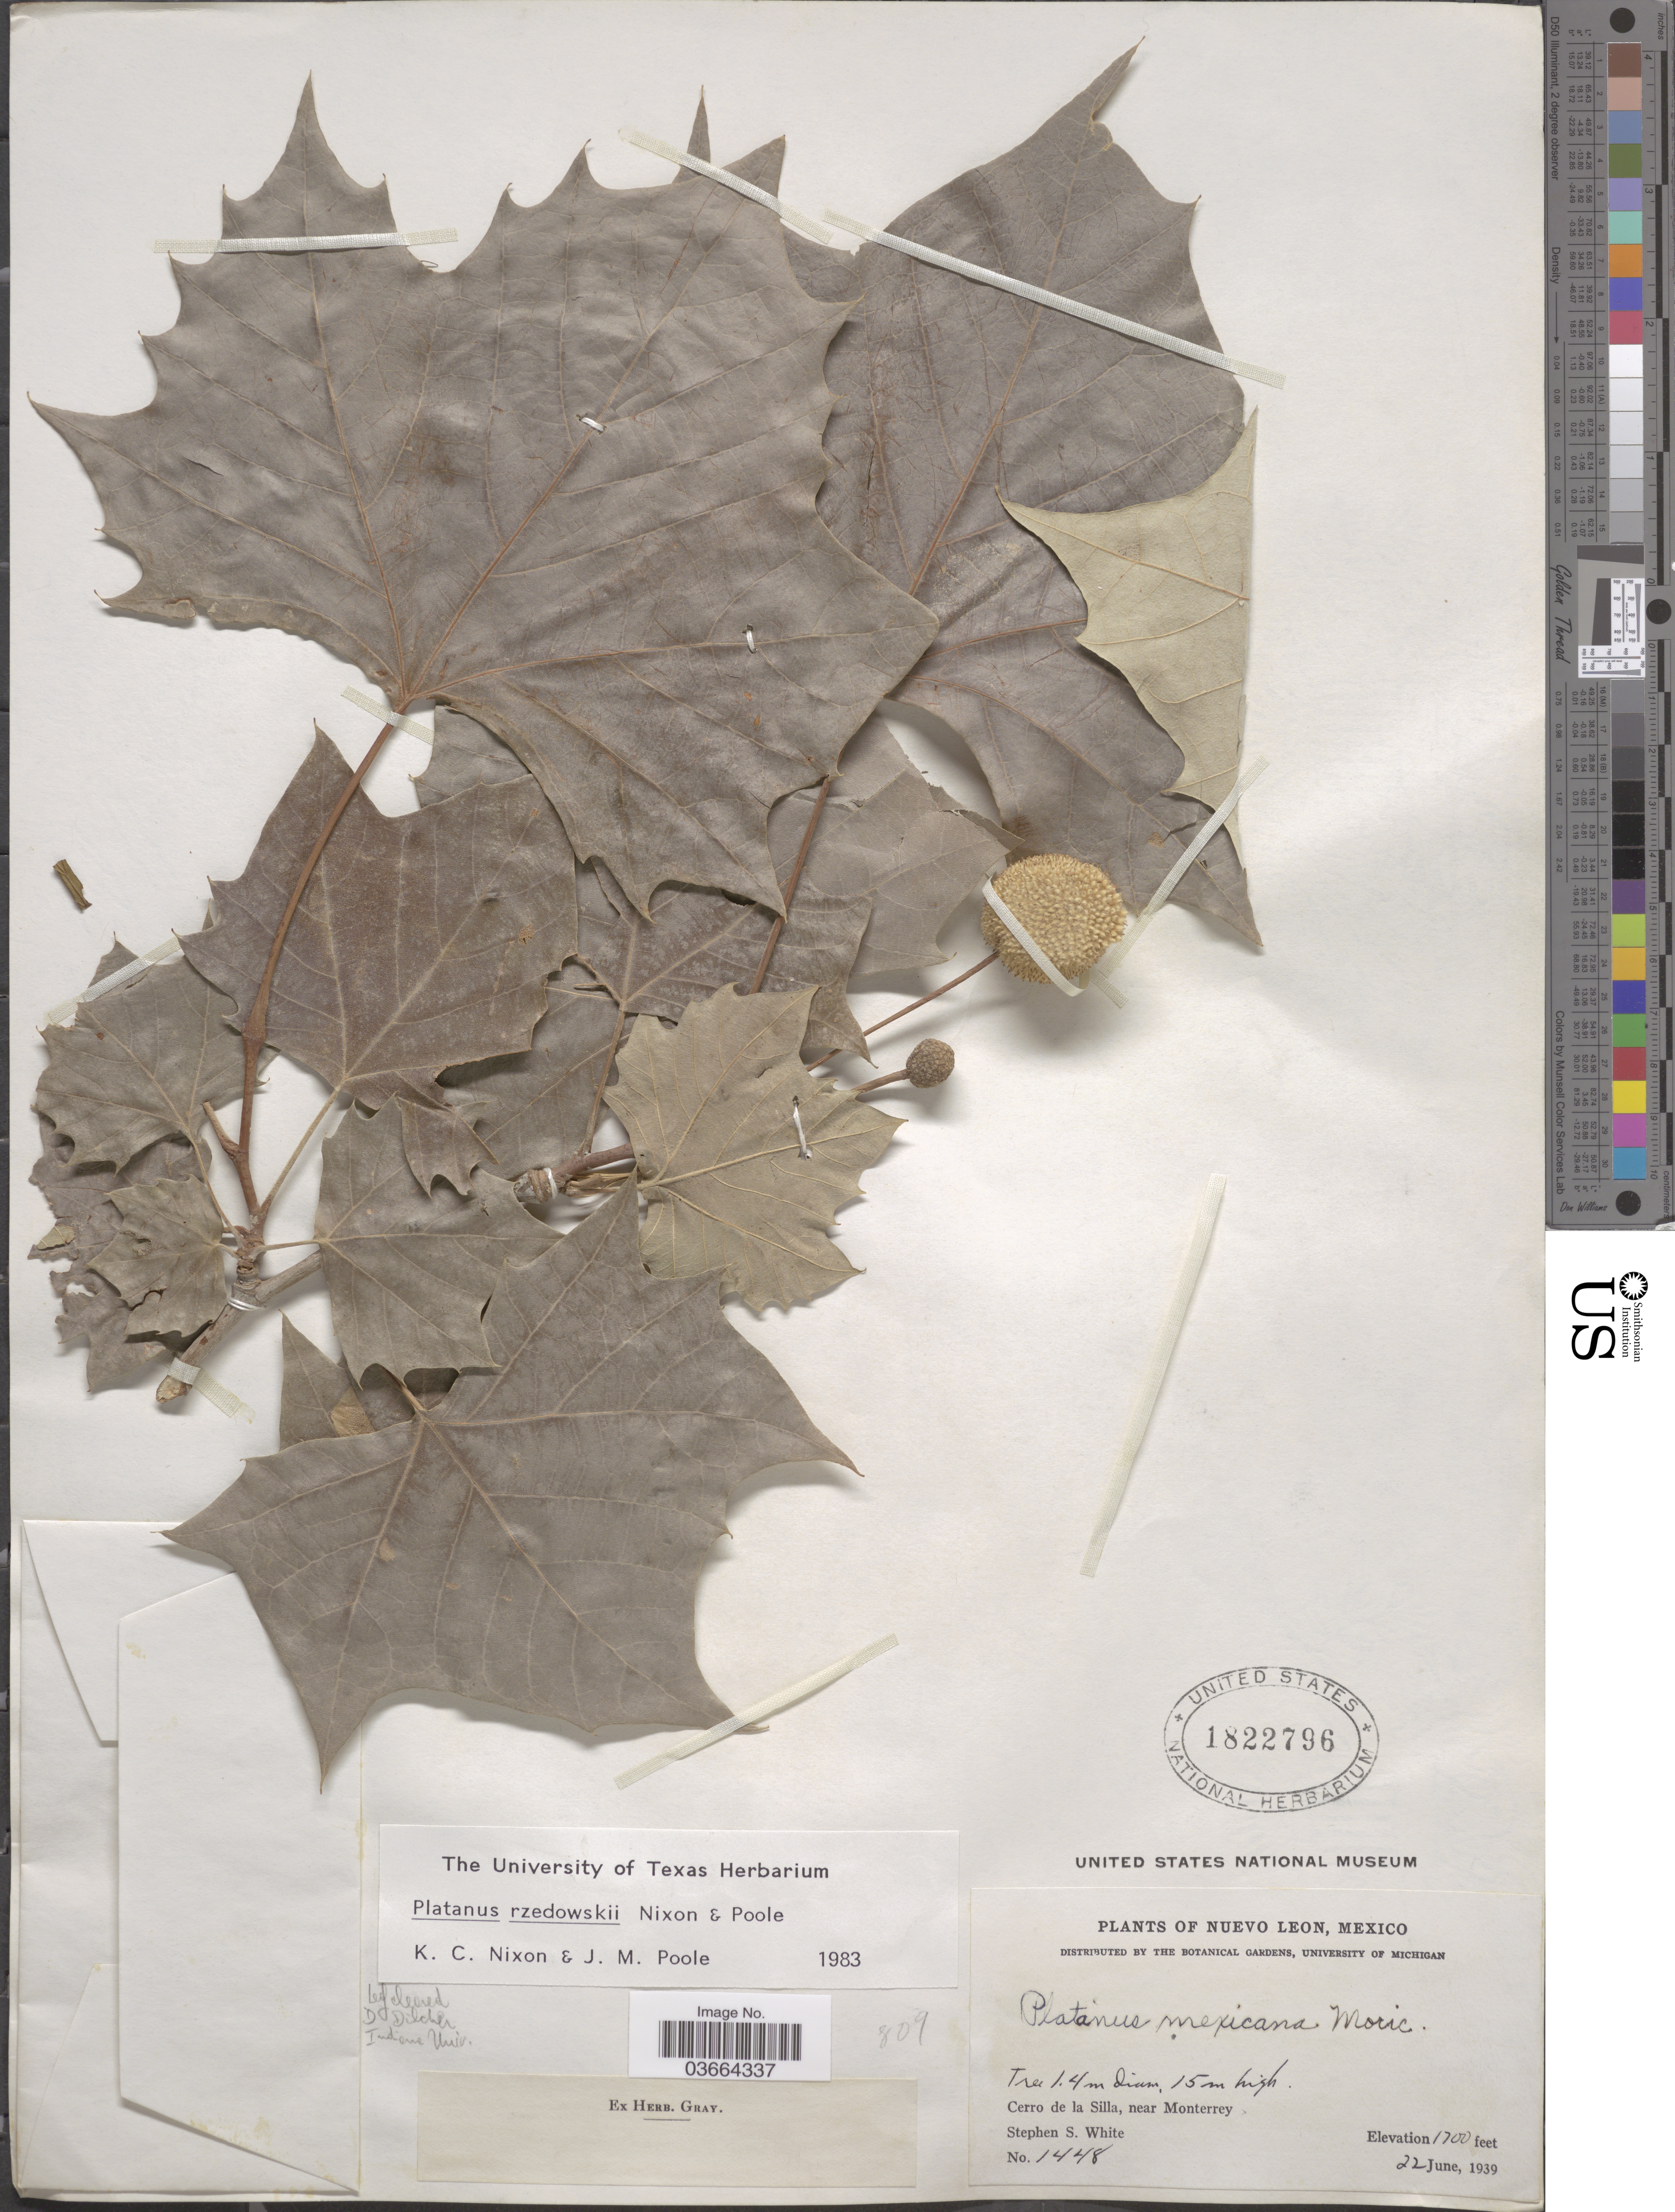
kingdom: Plantae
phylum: Tracheophyta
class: Magnoliopsida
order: Proteales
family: Platanaceae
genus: Platanus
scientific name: Platanus rzedowskii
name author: Nixon & J.M. Poole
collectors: S. S. White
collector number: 1448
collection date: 1939-06-22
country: Mexico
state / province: Nuevo León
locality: Cerro de la Silla, near Monterrey.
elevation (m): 518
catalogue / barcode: US 1822796